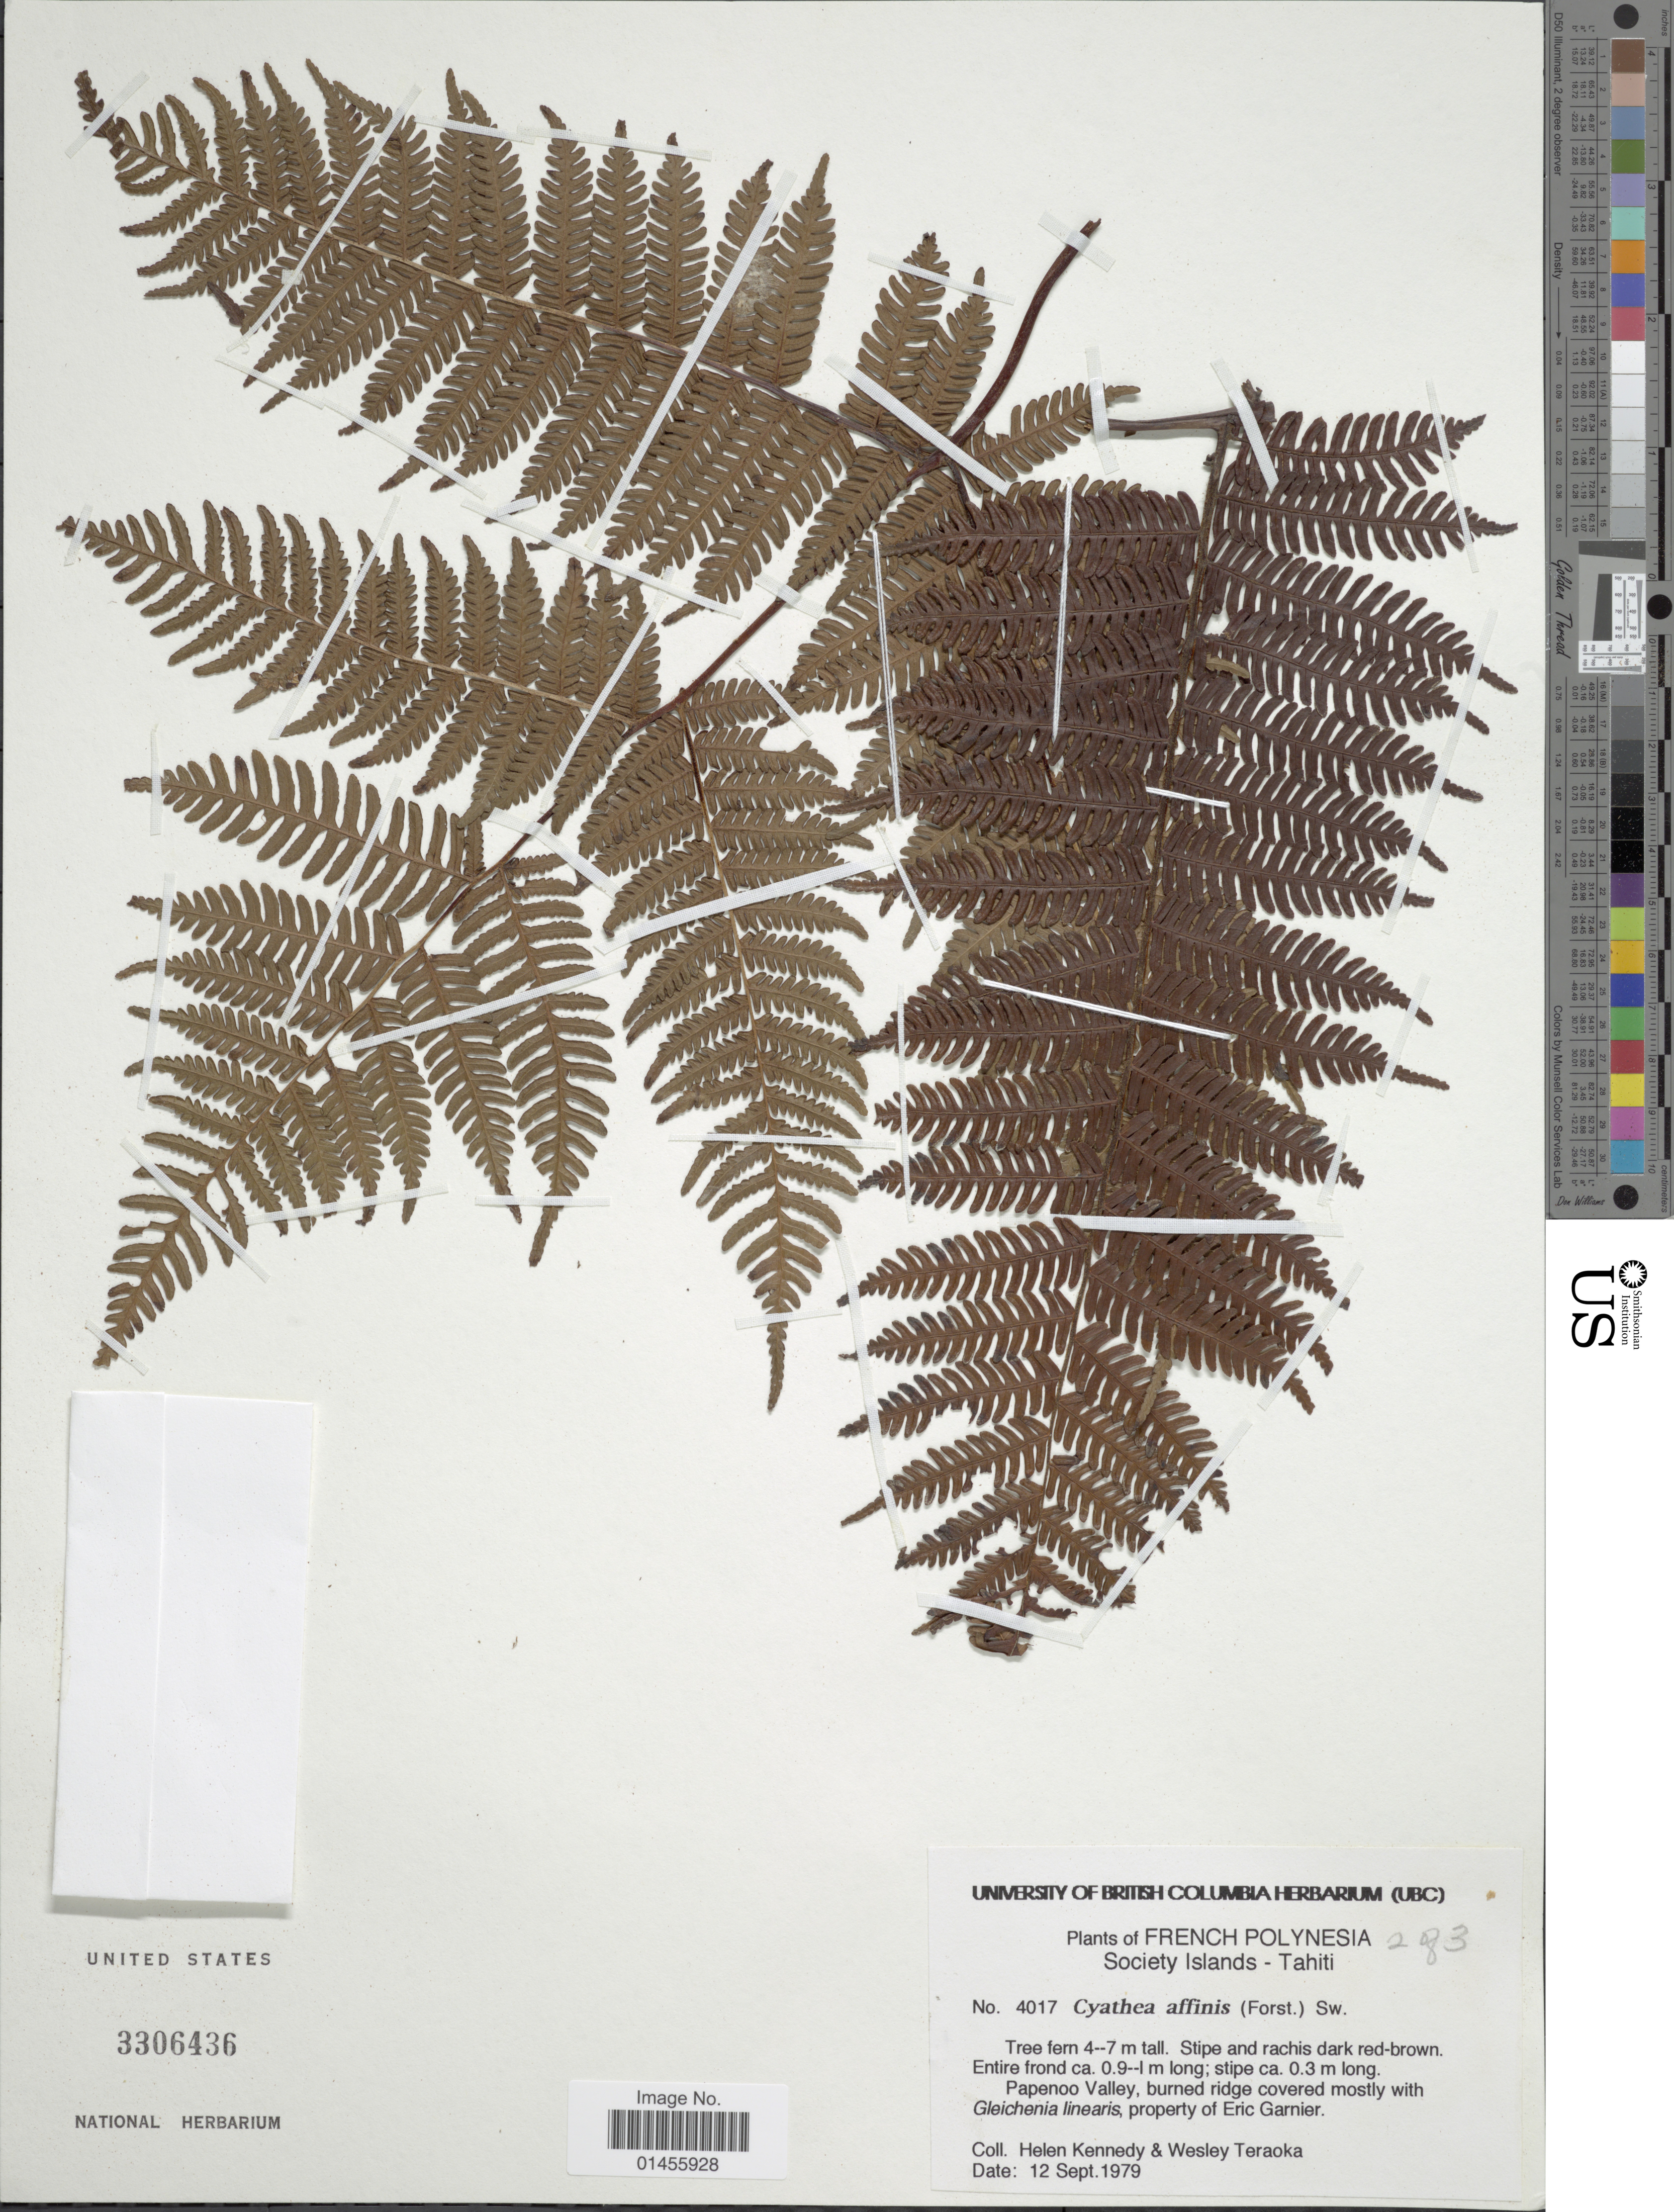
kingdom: Plantae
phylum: Tracheophyta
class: Polypodiopsida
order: Cyatheales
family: Cyatheaceae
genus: Alsophila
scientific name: Alsophila tahitensis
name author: Brack. in Wilkes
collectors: H. Kennedy & W. Teraoka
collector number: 4017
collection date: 1979-09-12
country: French Polynesia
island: Tahiti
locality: Society Island: Tahiti. Papenoo Valley, burned ridge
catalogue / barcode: US 3306436